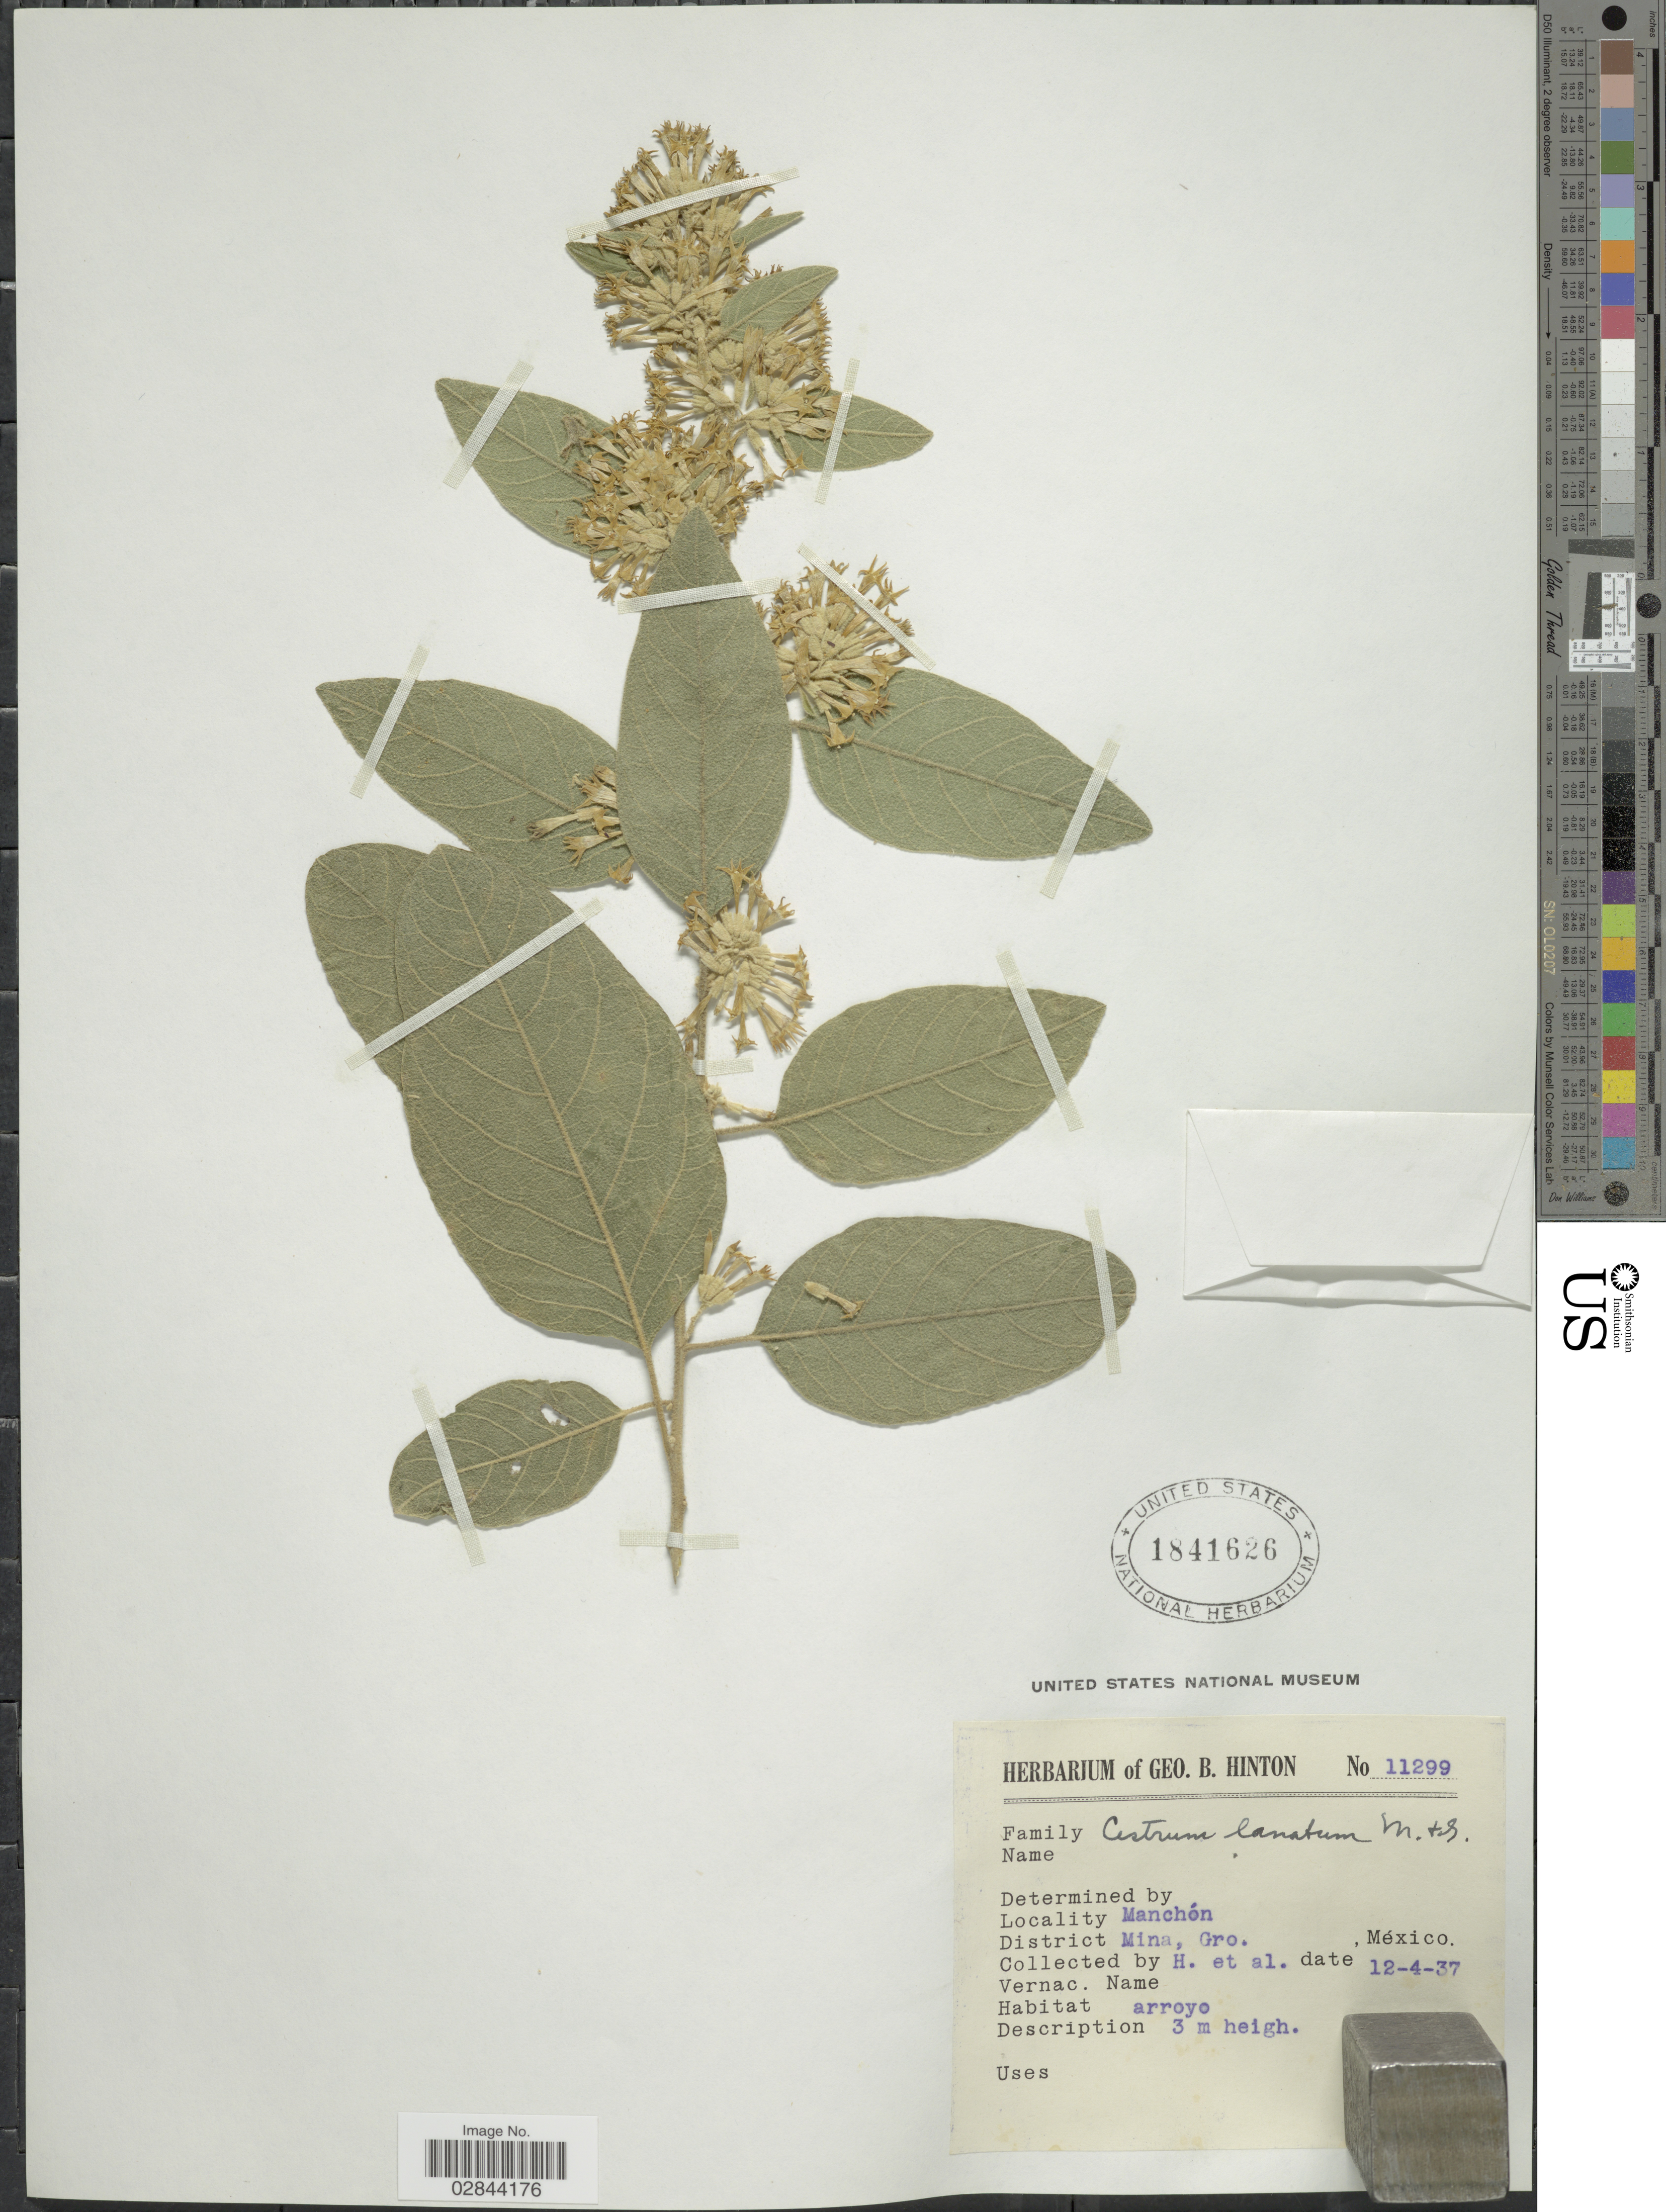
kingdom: Plantae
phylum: Tracheophyta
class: Magnoliopsida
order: Solanales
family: Solanaceae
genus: Cestrum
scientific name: Cestrum lanatum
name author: M. Martens & Galeotti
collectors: G. B. Hinton & et al.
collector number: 11299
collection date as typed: Transcribed d/m/y: 12/4/37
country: Mexico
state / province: Guerrero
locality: Manchón, District Mina, Gro., México.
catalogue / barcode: US 1841626